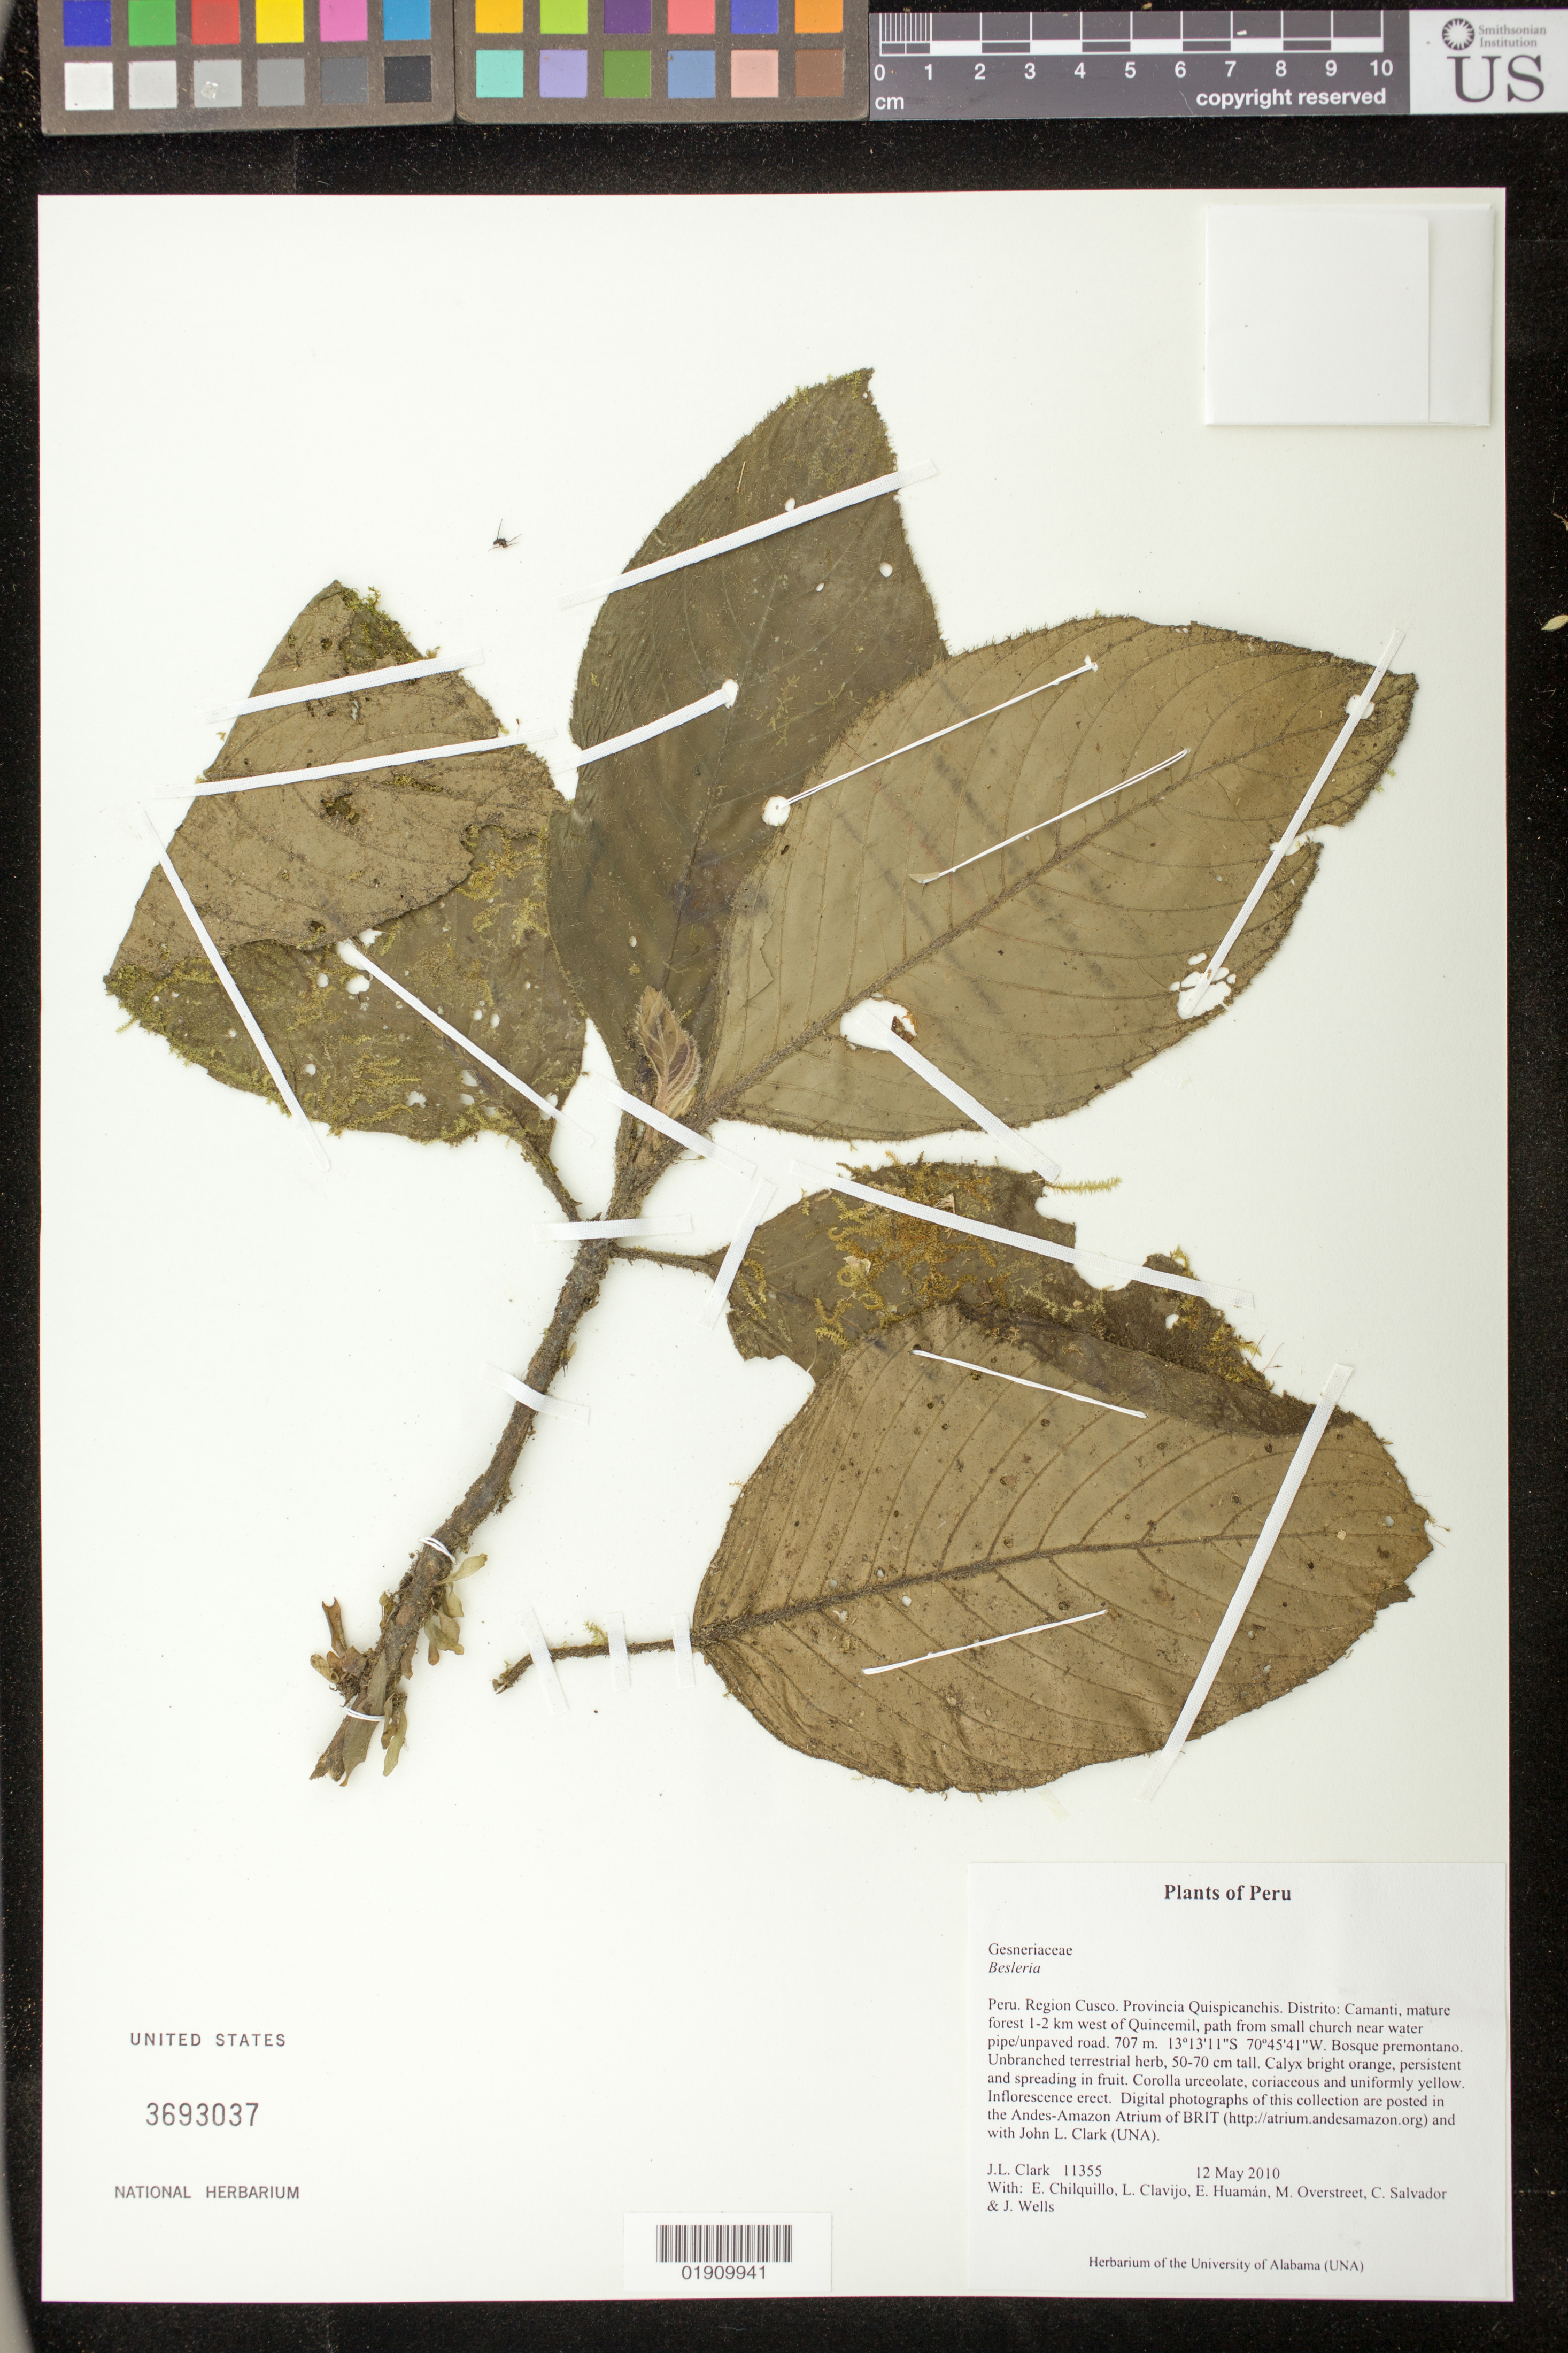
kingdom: Plantae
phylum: Tracheophyta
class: Magnoliopsida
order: Lamiales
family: Gesneriaceae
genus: Besleria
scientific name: Besleria sp.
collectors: J. L. Clark, E. Chilquillo, L. Clavijo, E. Huamán, M. Overstreet & C. Salvador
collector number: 11355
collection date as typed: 12 May 2010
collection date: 2010-05-12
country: Peru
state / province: Cusco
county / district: Quispicanchis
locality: Distrito: Camanti, mature forest 1-2 km west of Quincemil, path from small church near water pipe/unpaved road.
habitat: Bosque premontano.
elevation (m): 707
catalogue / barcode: US 3693037